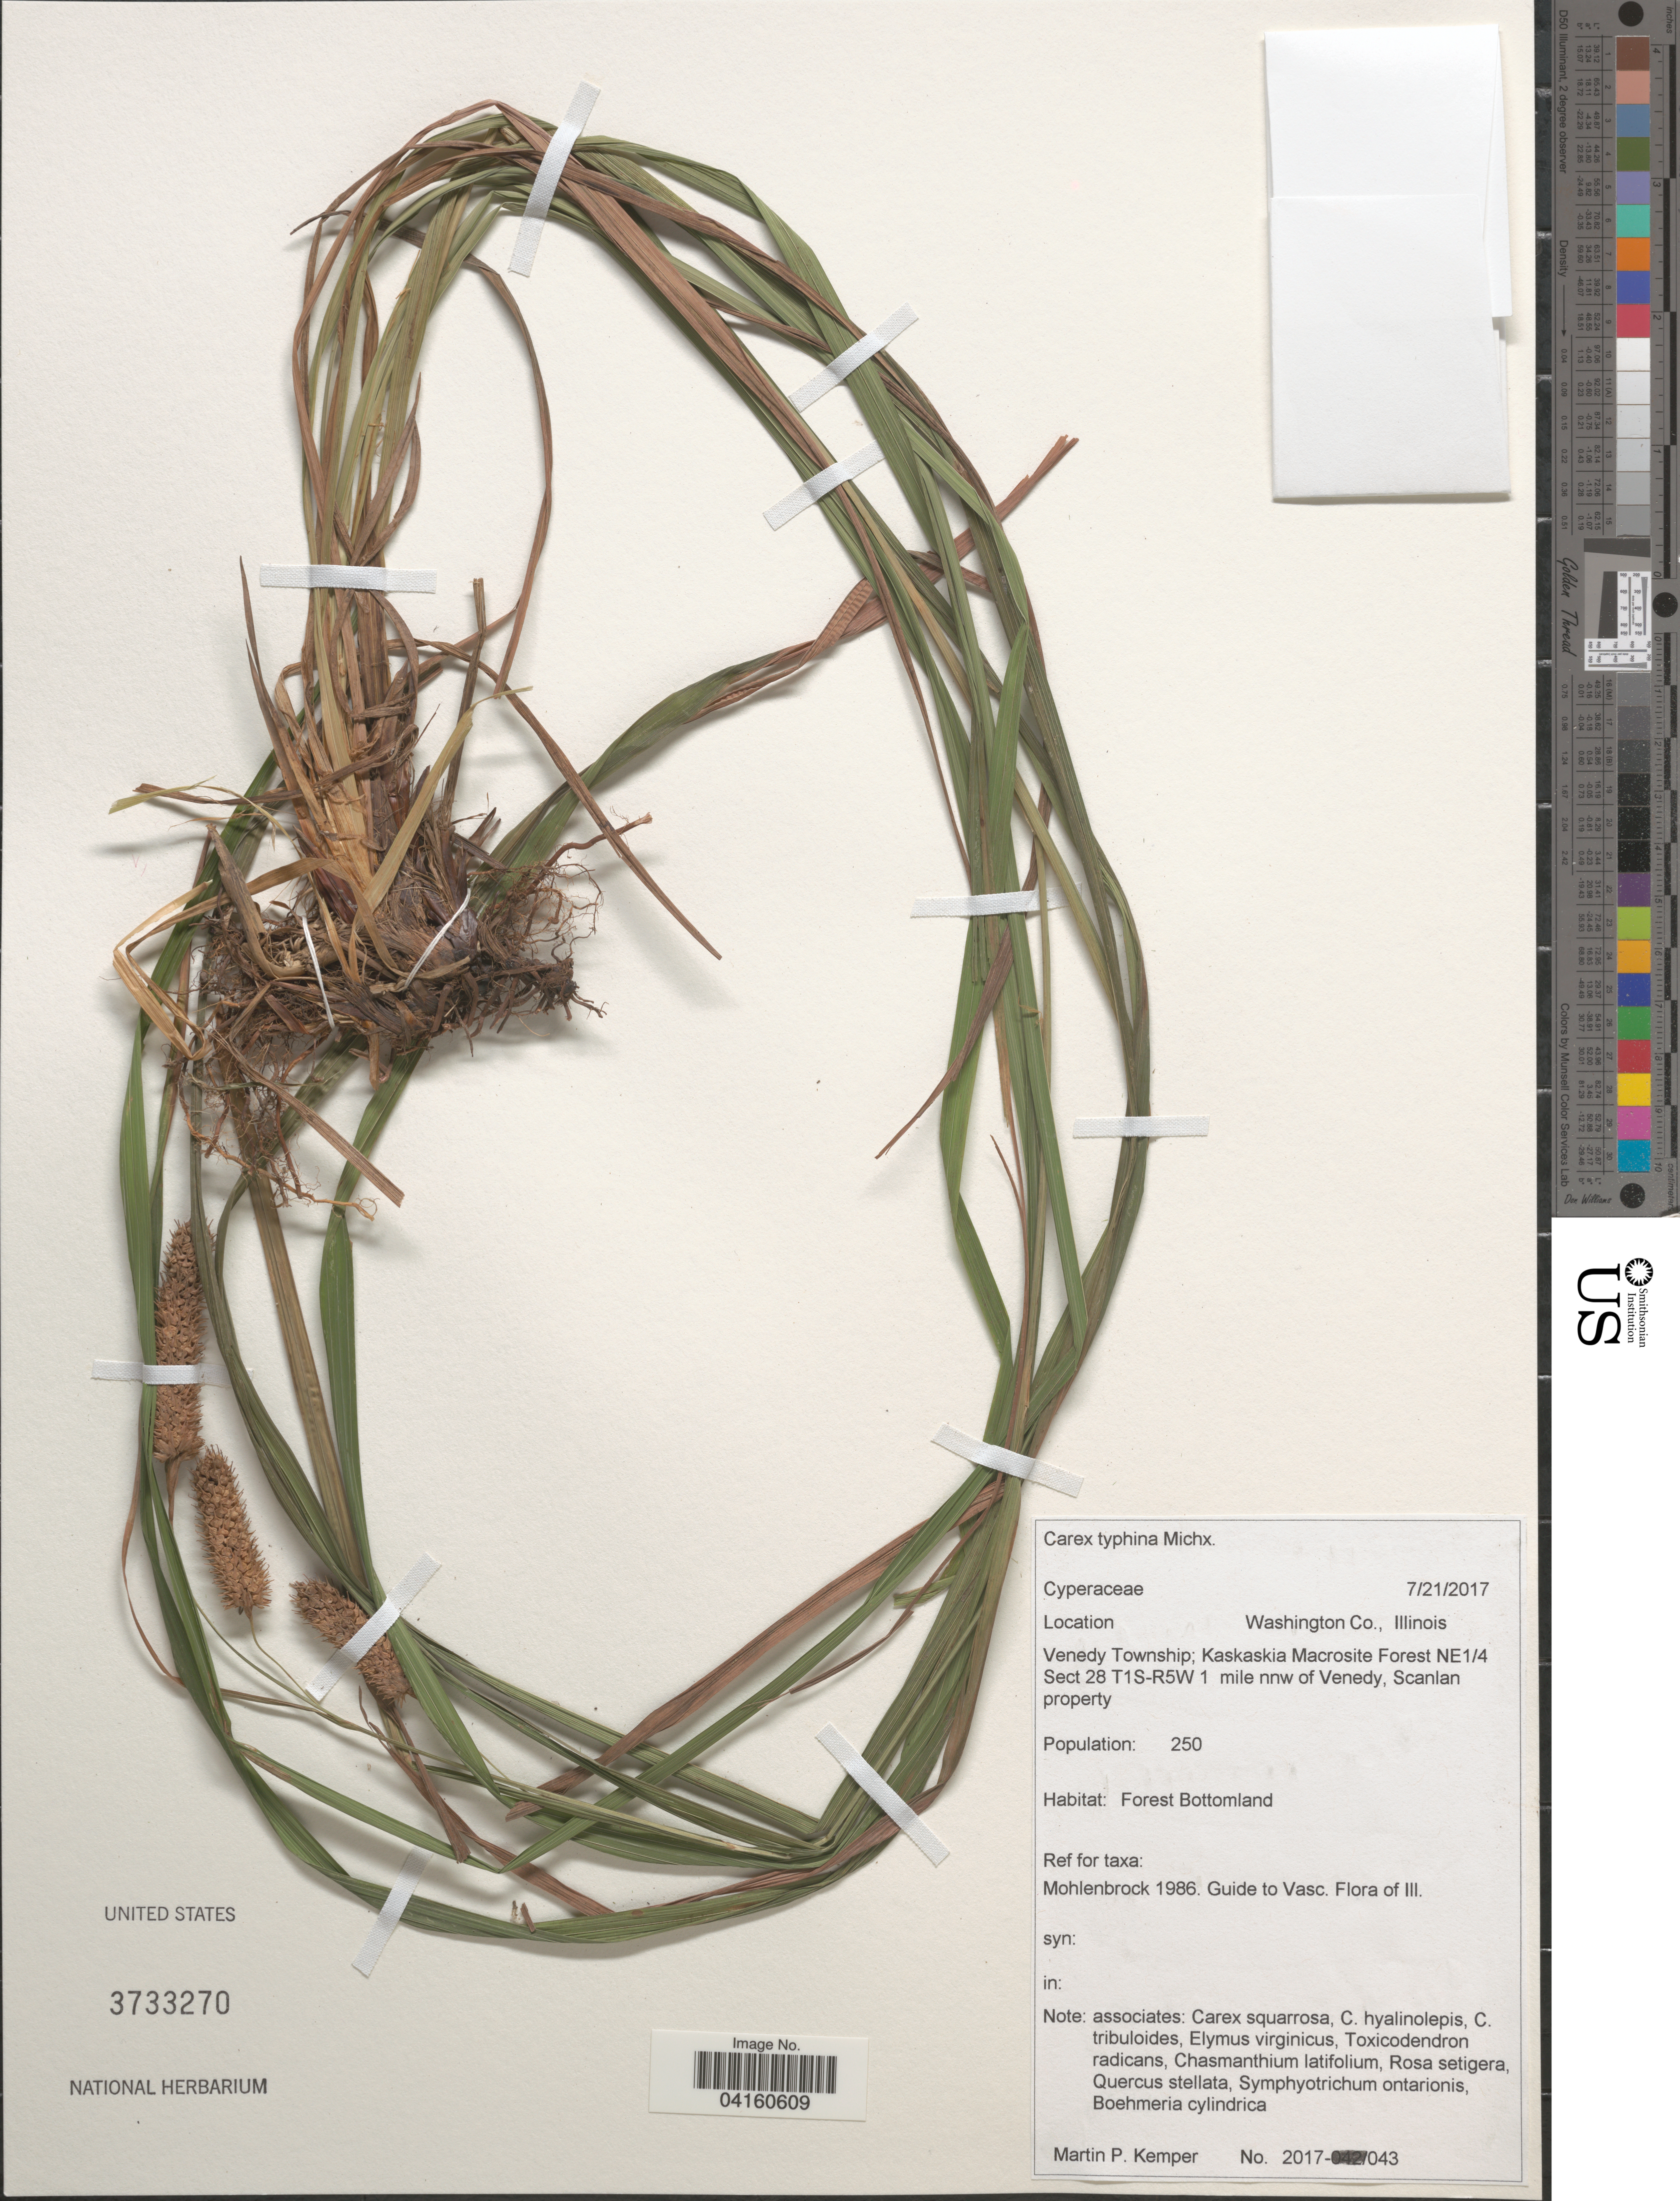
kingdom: Plantae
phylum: Tracheophyta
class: Liliopsida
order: Poales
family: Cyperaceae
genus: Carex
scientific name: Carex typhina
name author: Michx.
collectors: M. Kemper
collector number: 2017-043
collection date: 2017-07-21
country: United States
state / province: Illinois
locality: Washington Co. Venedy Township; Kaskaskia Macrosite Forest NE1/4 Sect 28 T1S-R5W 1 mile nnw of Venedy, Scanlan property.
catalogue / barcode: US 3733270